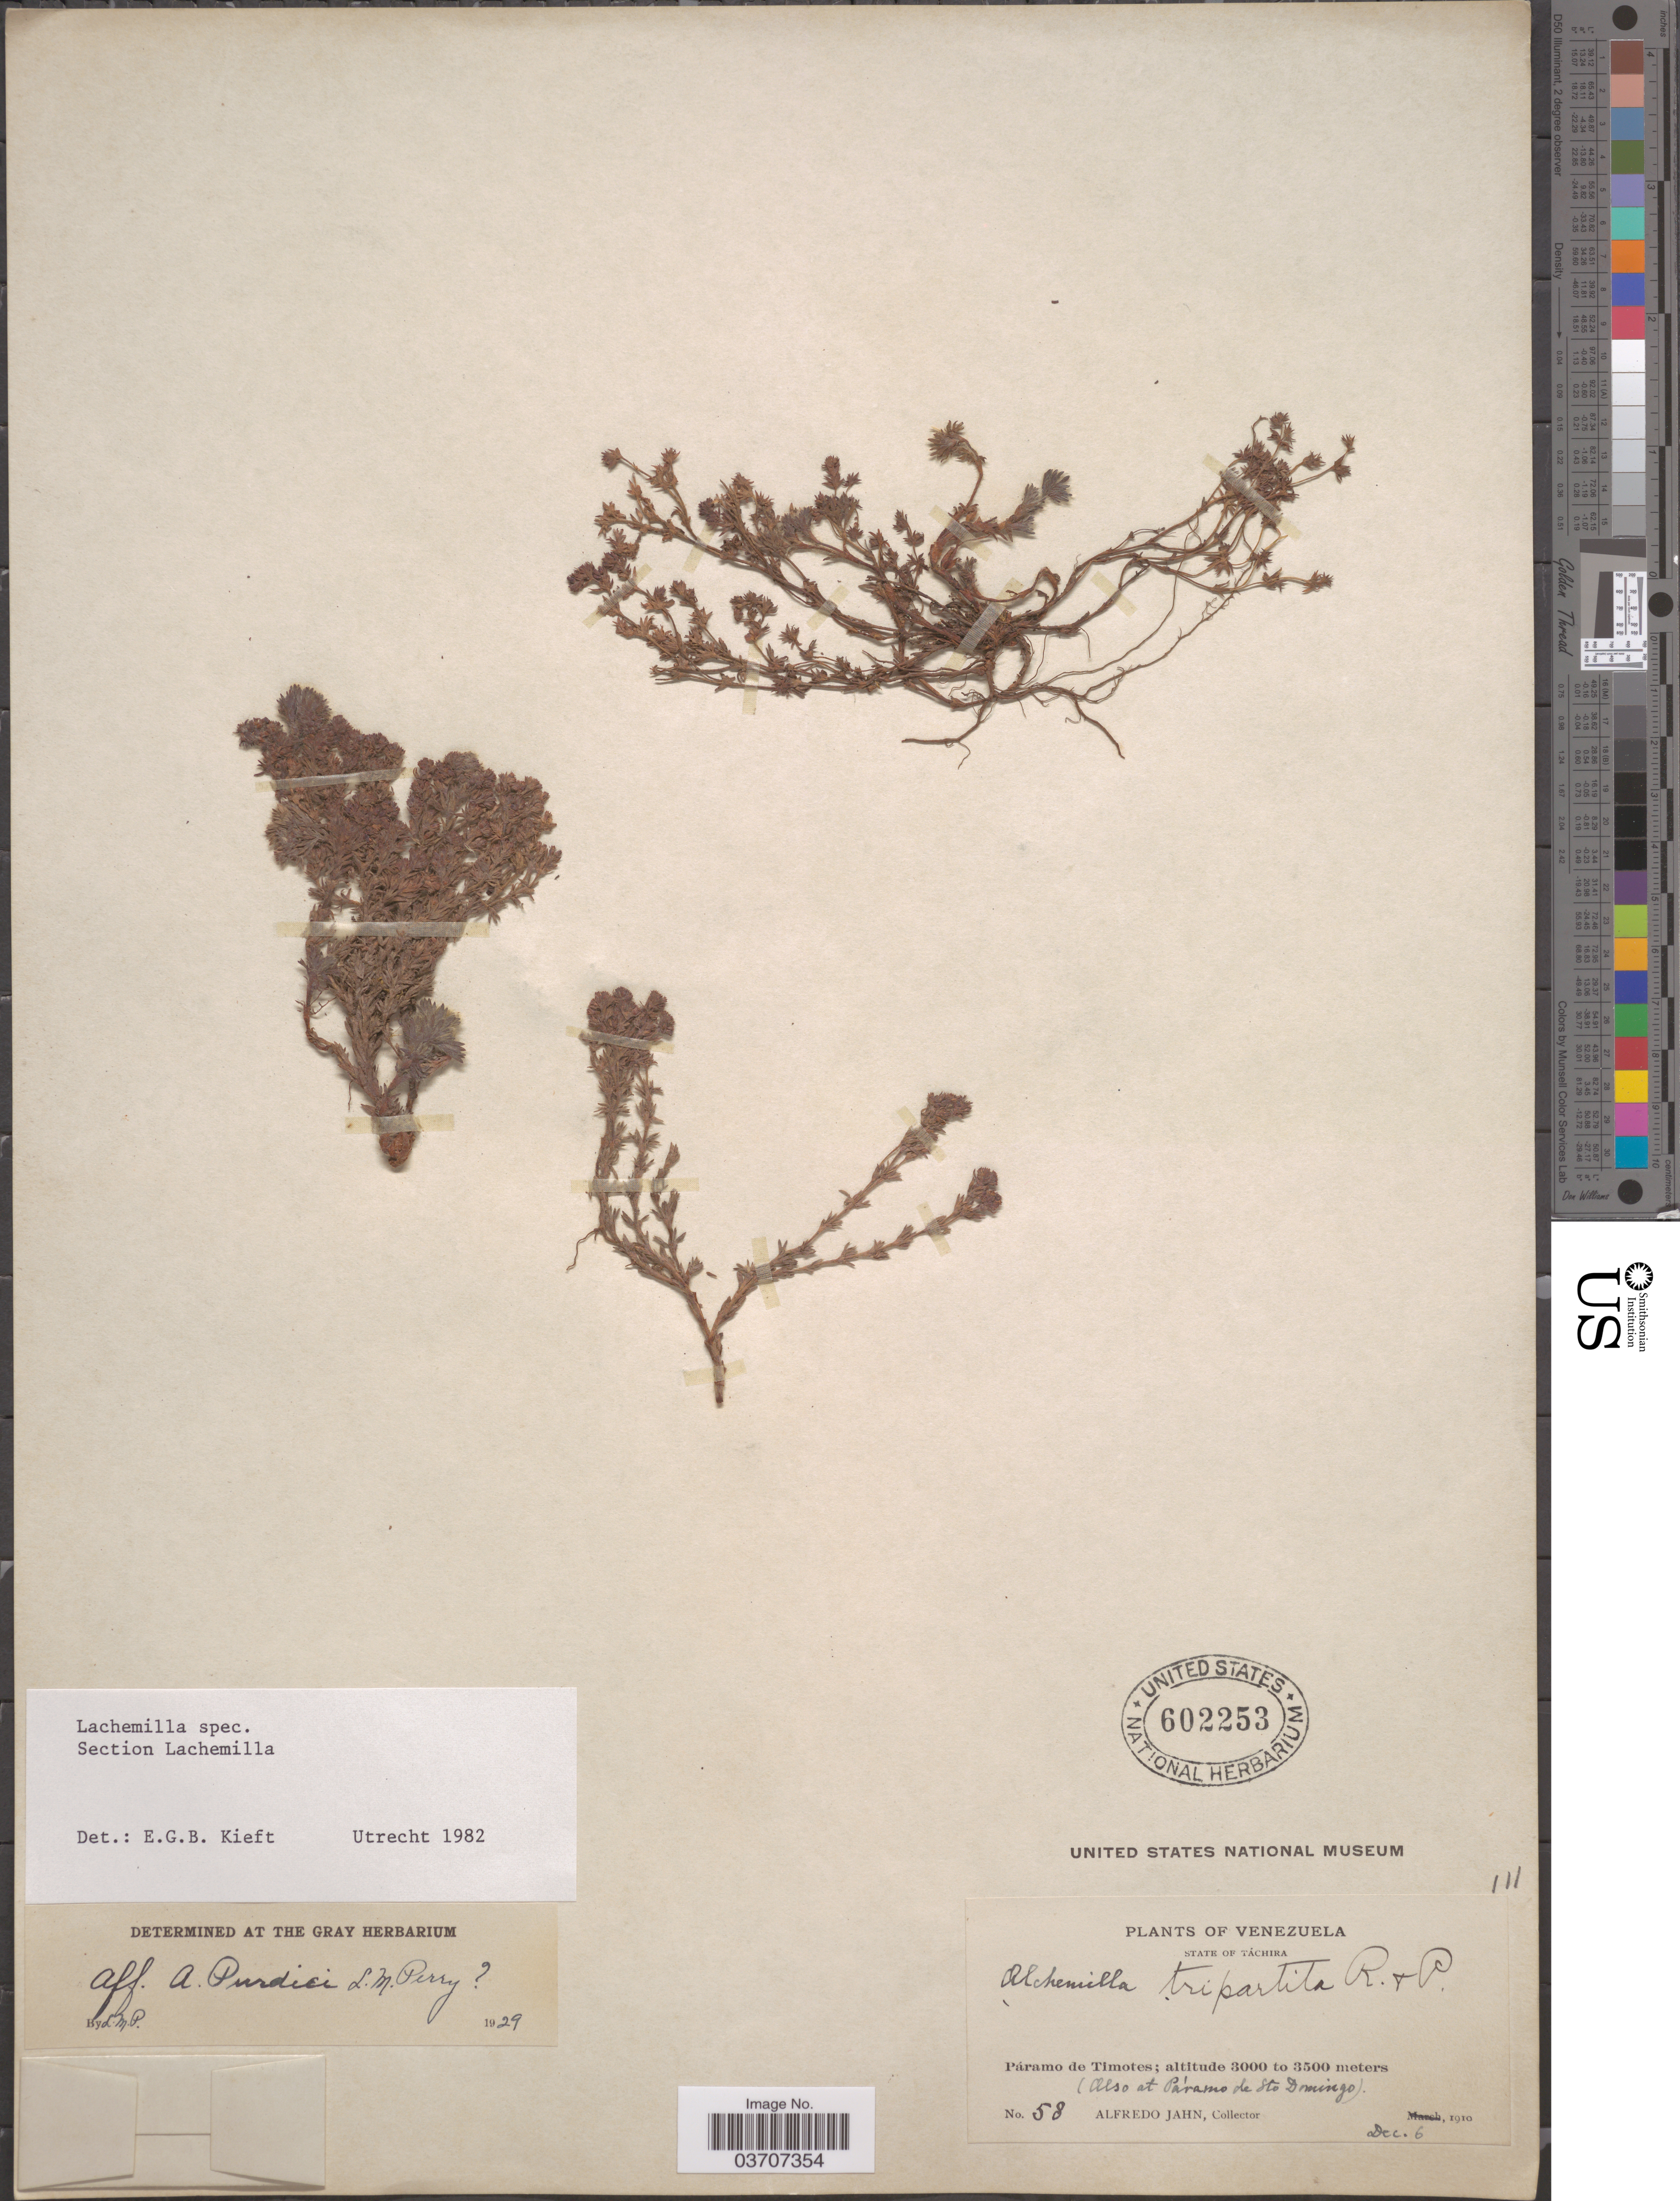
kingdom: Plantae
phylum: Tracheophyta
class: Magnoliopsida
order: Rosales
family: Rosaceae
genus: Lachemilla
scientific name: Lachemilla sp.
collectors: A. Jahn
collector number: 58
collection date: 1910-12-06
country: Venezuela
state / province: Tachira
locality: Páramo de Timotes (Also at Páramo de Sto Domingo).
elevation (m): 3000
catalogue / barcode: US 602253